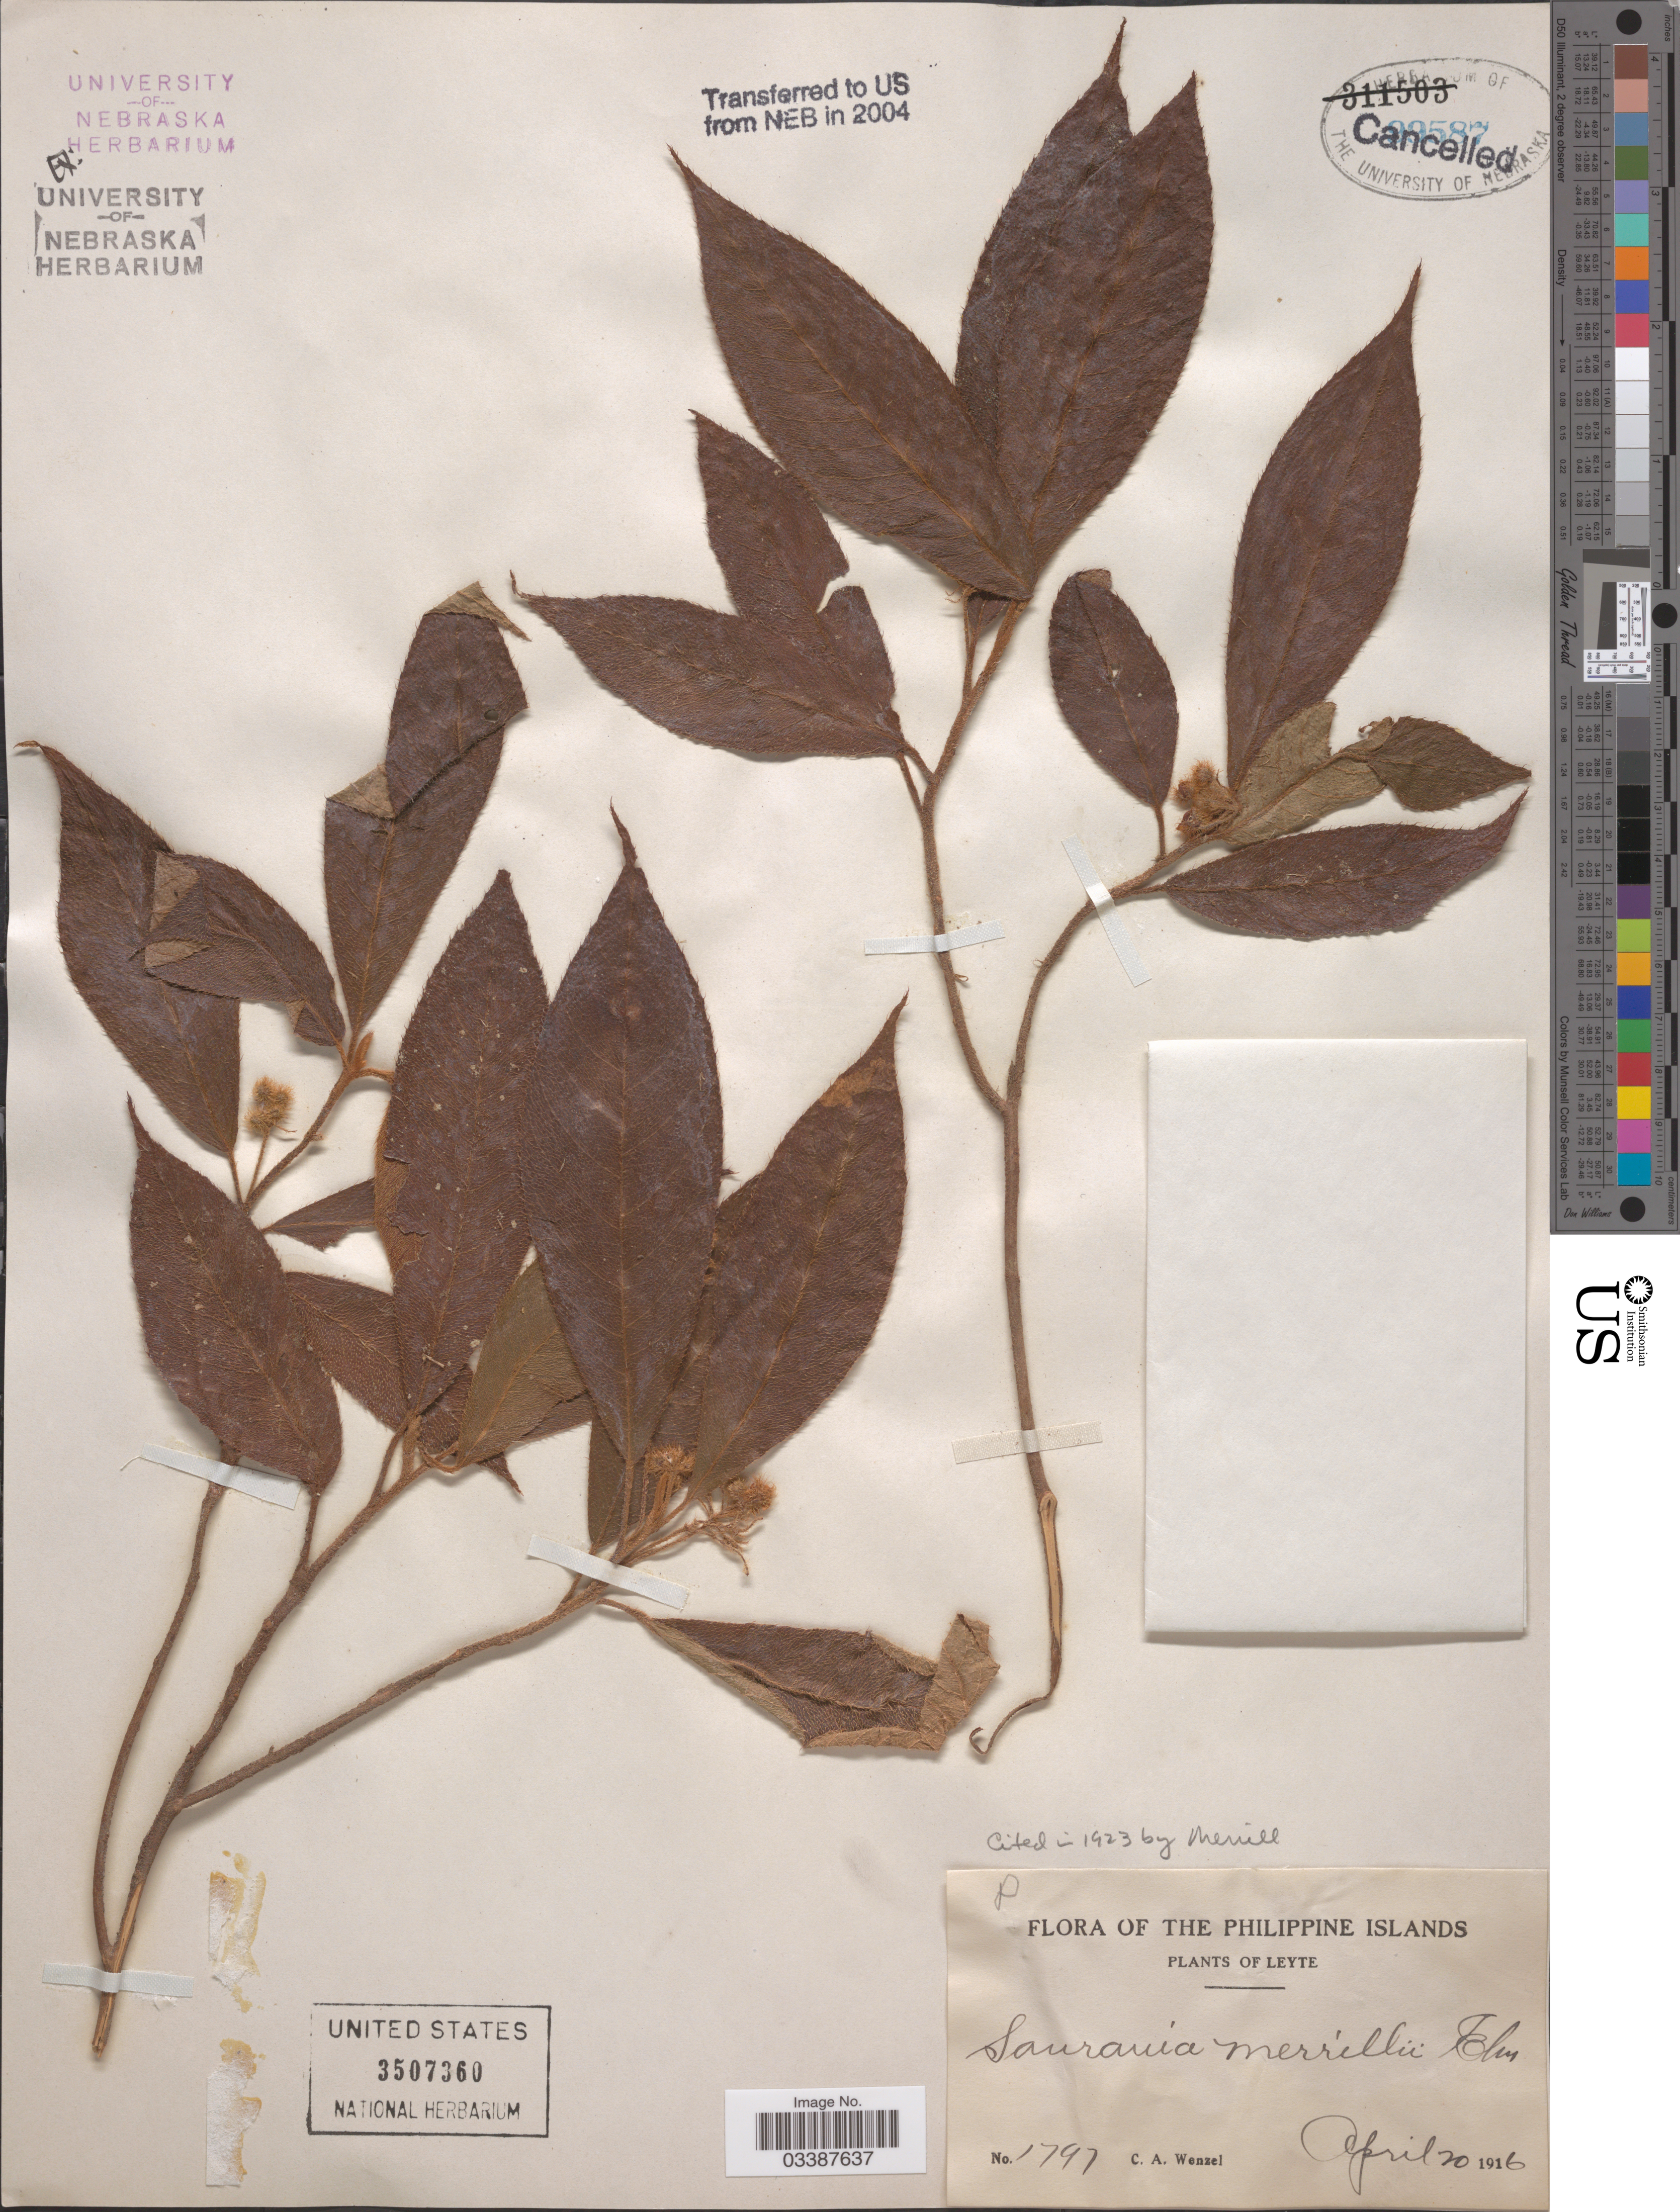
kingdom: Plantae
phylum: Tracheophyta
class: Magnoliopsida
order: Ericales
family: Actinidiaceae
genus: Saurauia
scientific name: Saurauia merrillii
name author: Elmer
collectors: C. Wenzel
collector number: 1797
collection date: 1916-04-20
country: Philippines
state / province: Eastern Visayas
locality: The Philippine Islands, Leyte.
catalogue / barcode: US 3507360